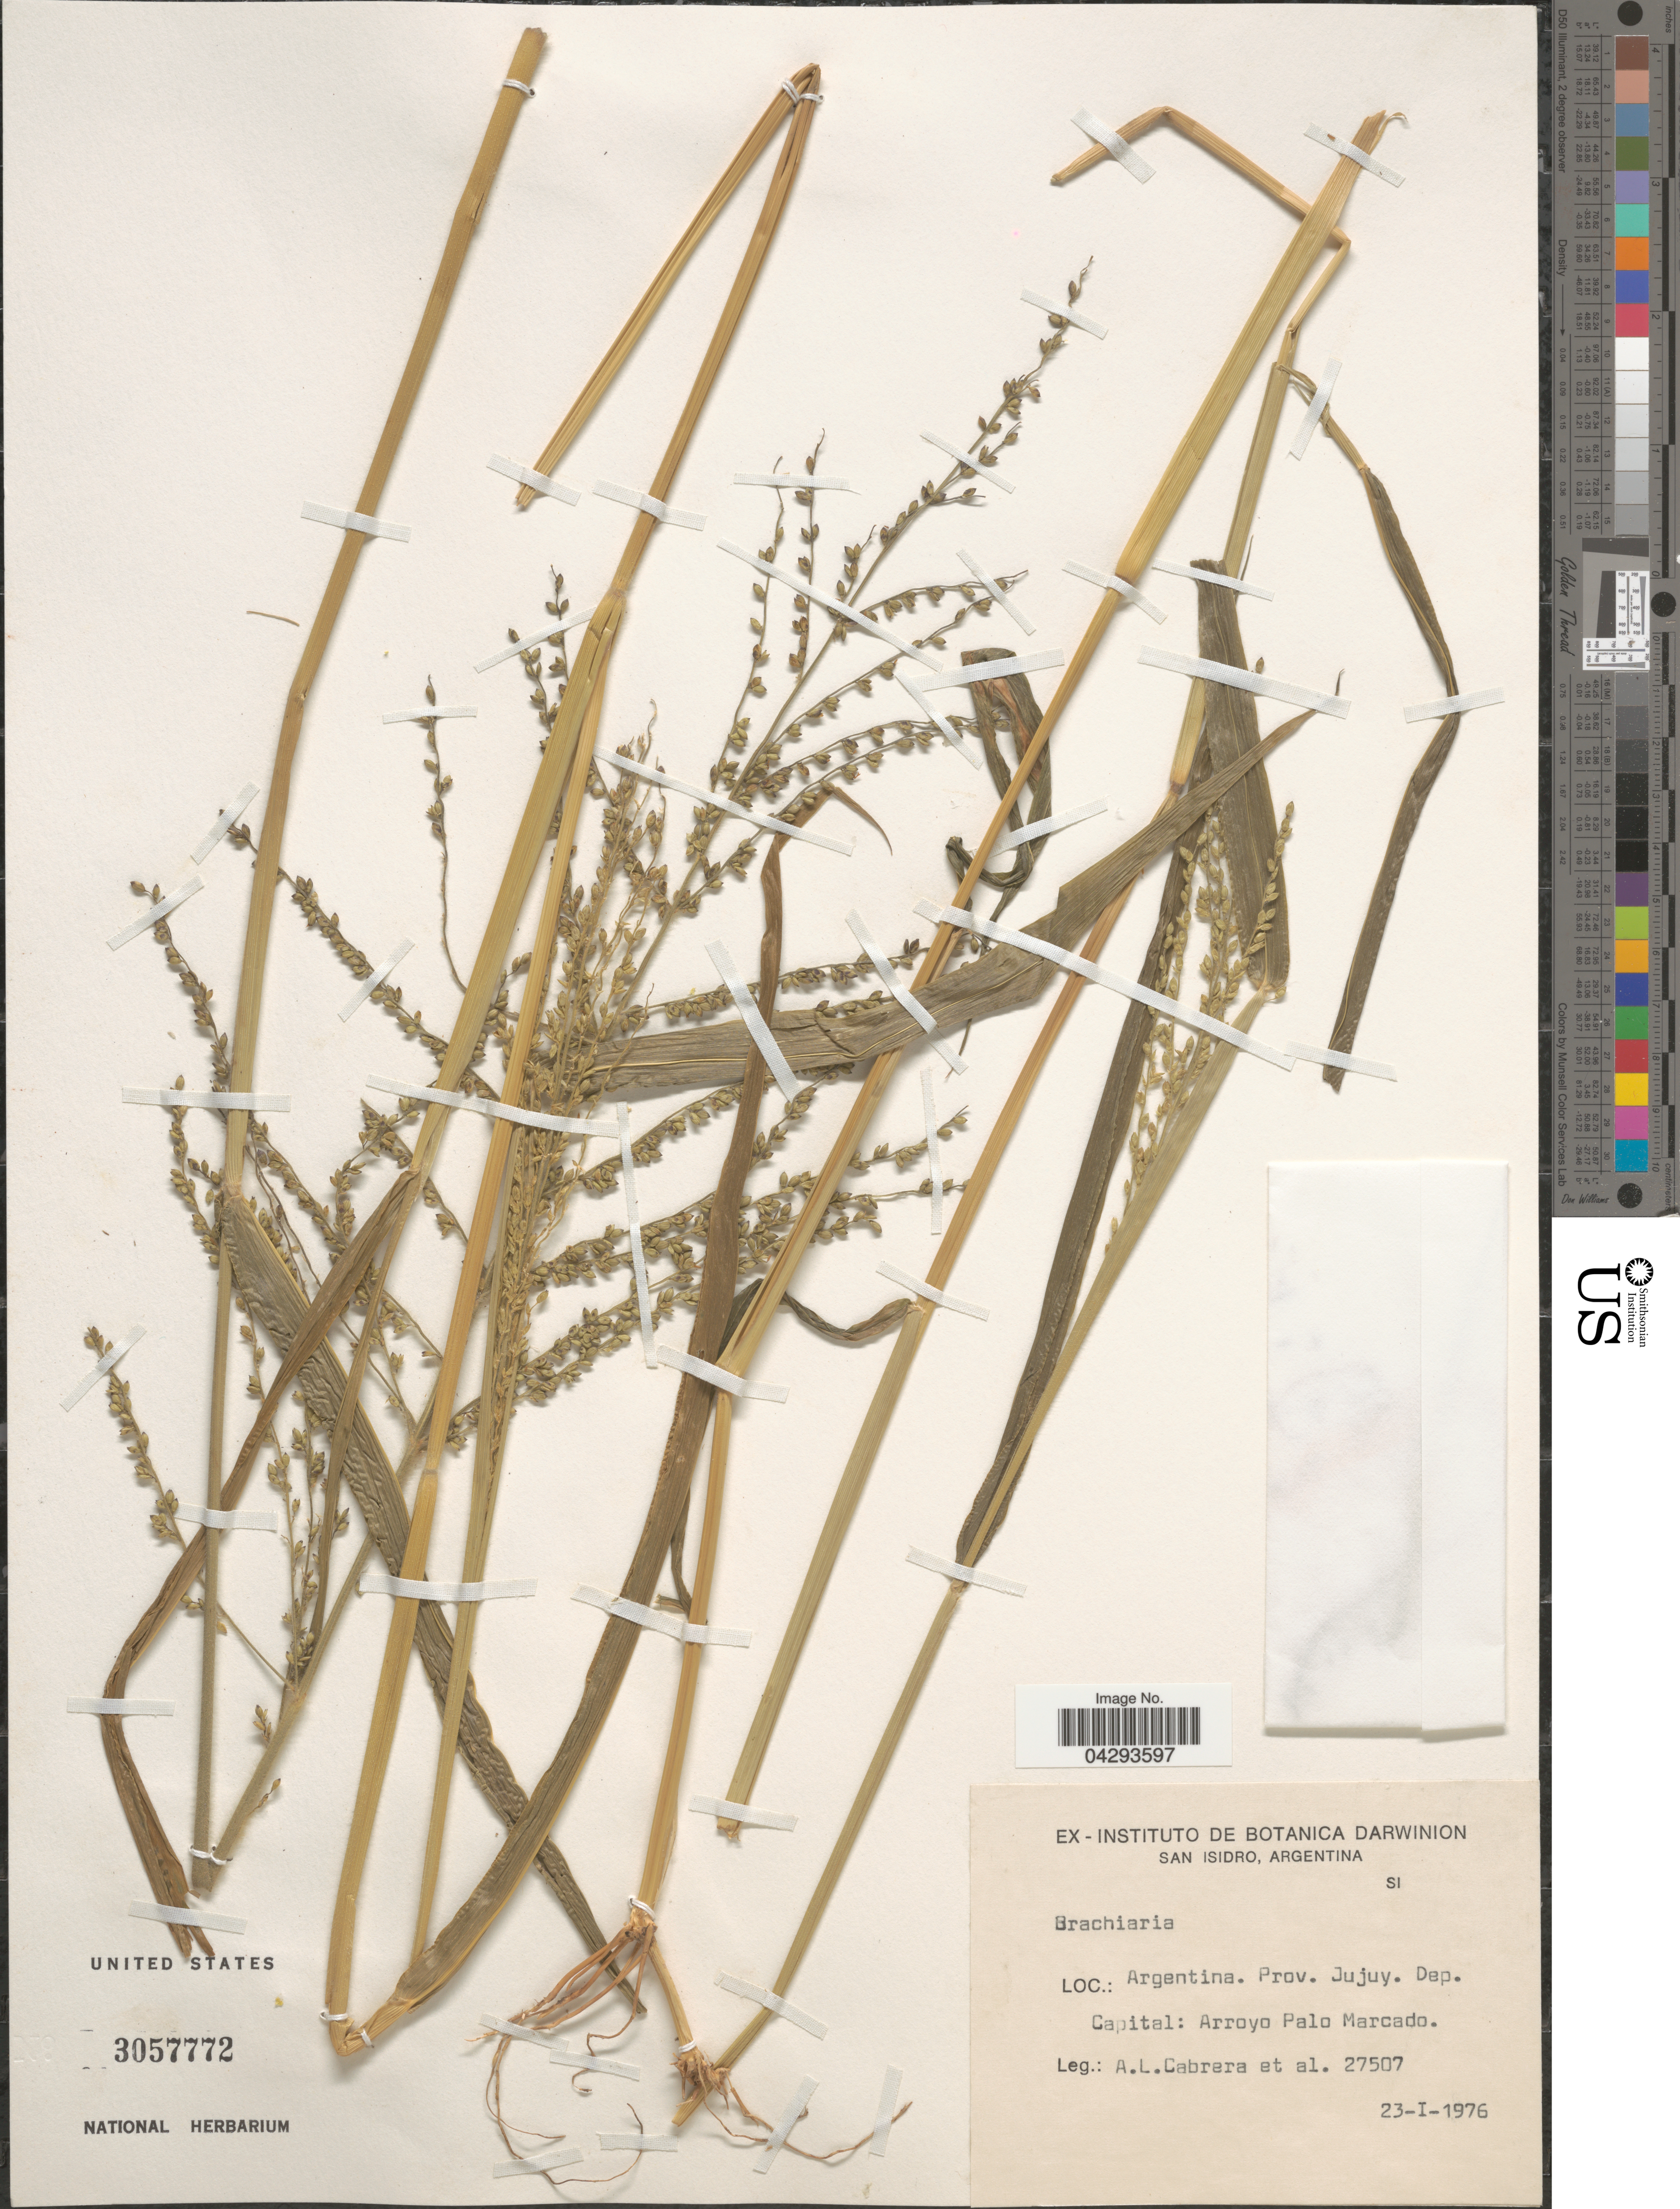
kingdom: Plantae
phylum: Tracheophyta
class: Liliopsida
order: Poales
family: Poaceae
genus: Urochloa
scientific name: Urochloa sp.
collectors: A. L. Cabrera & et al.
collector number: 27507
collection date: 1976-01-23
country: Argentina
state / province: Jujuy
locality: Dep. Capital: Arroyo Palo Marcado.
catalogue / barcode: US 3057772